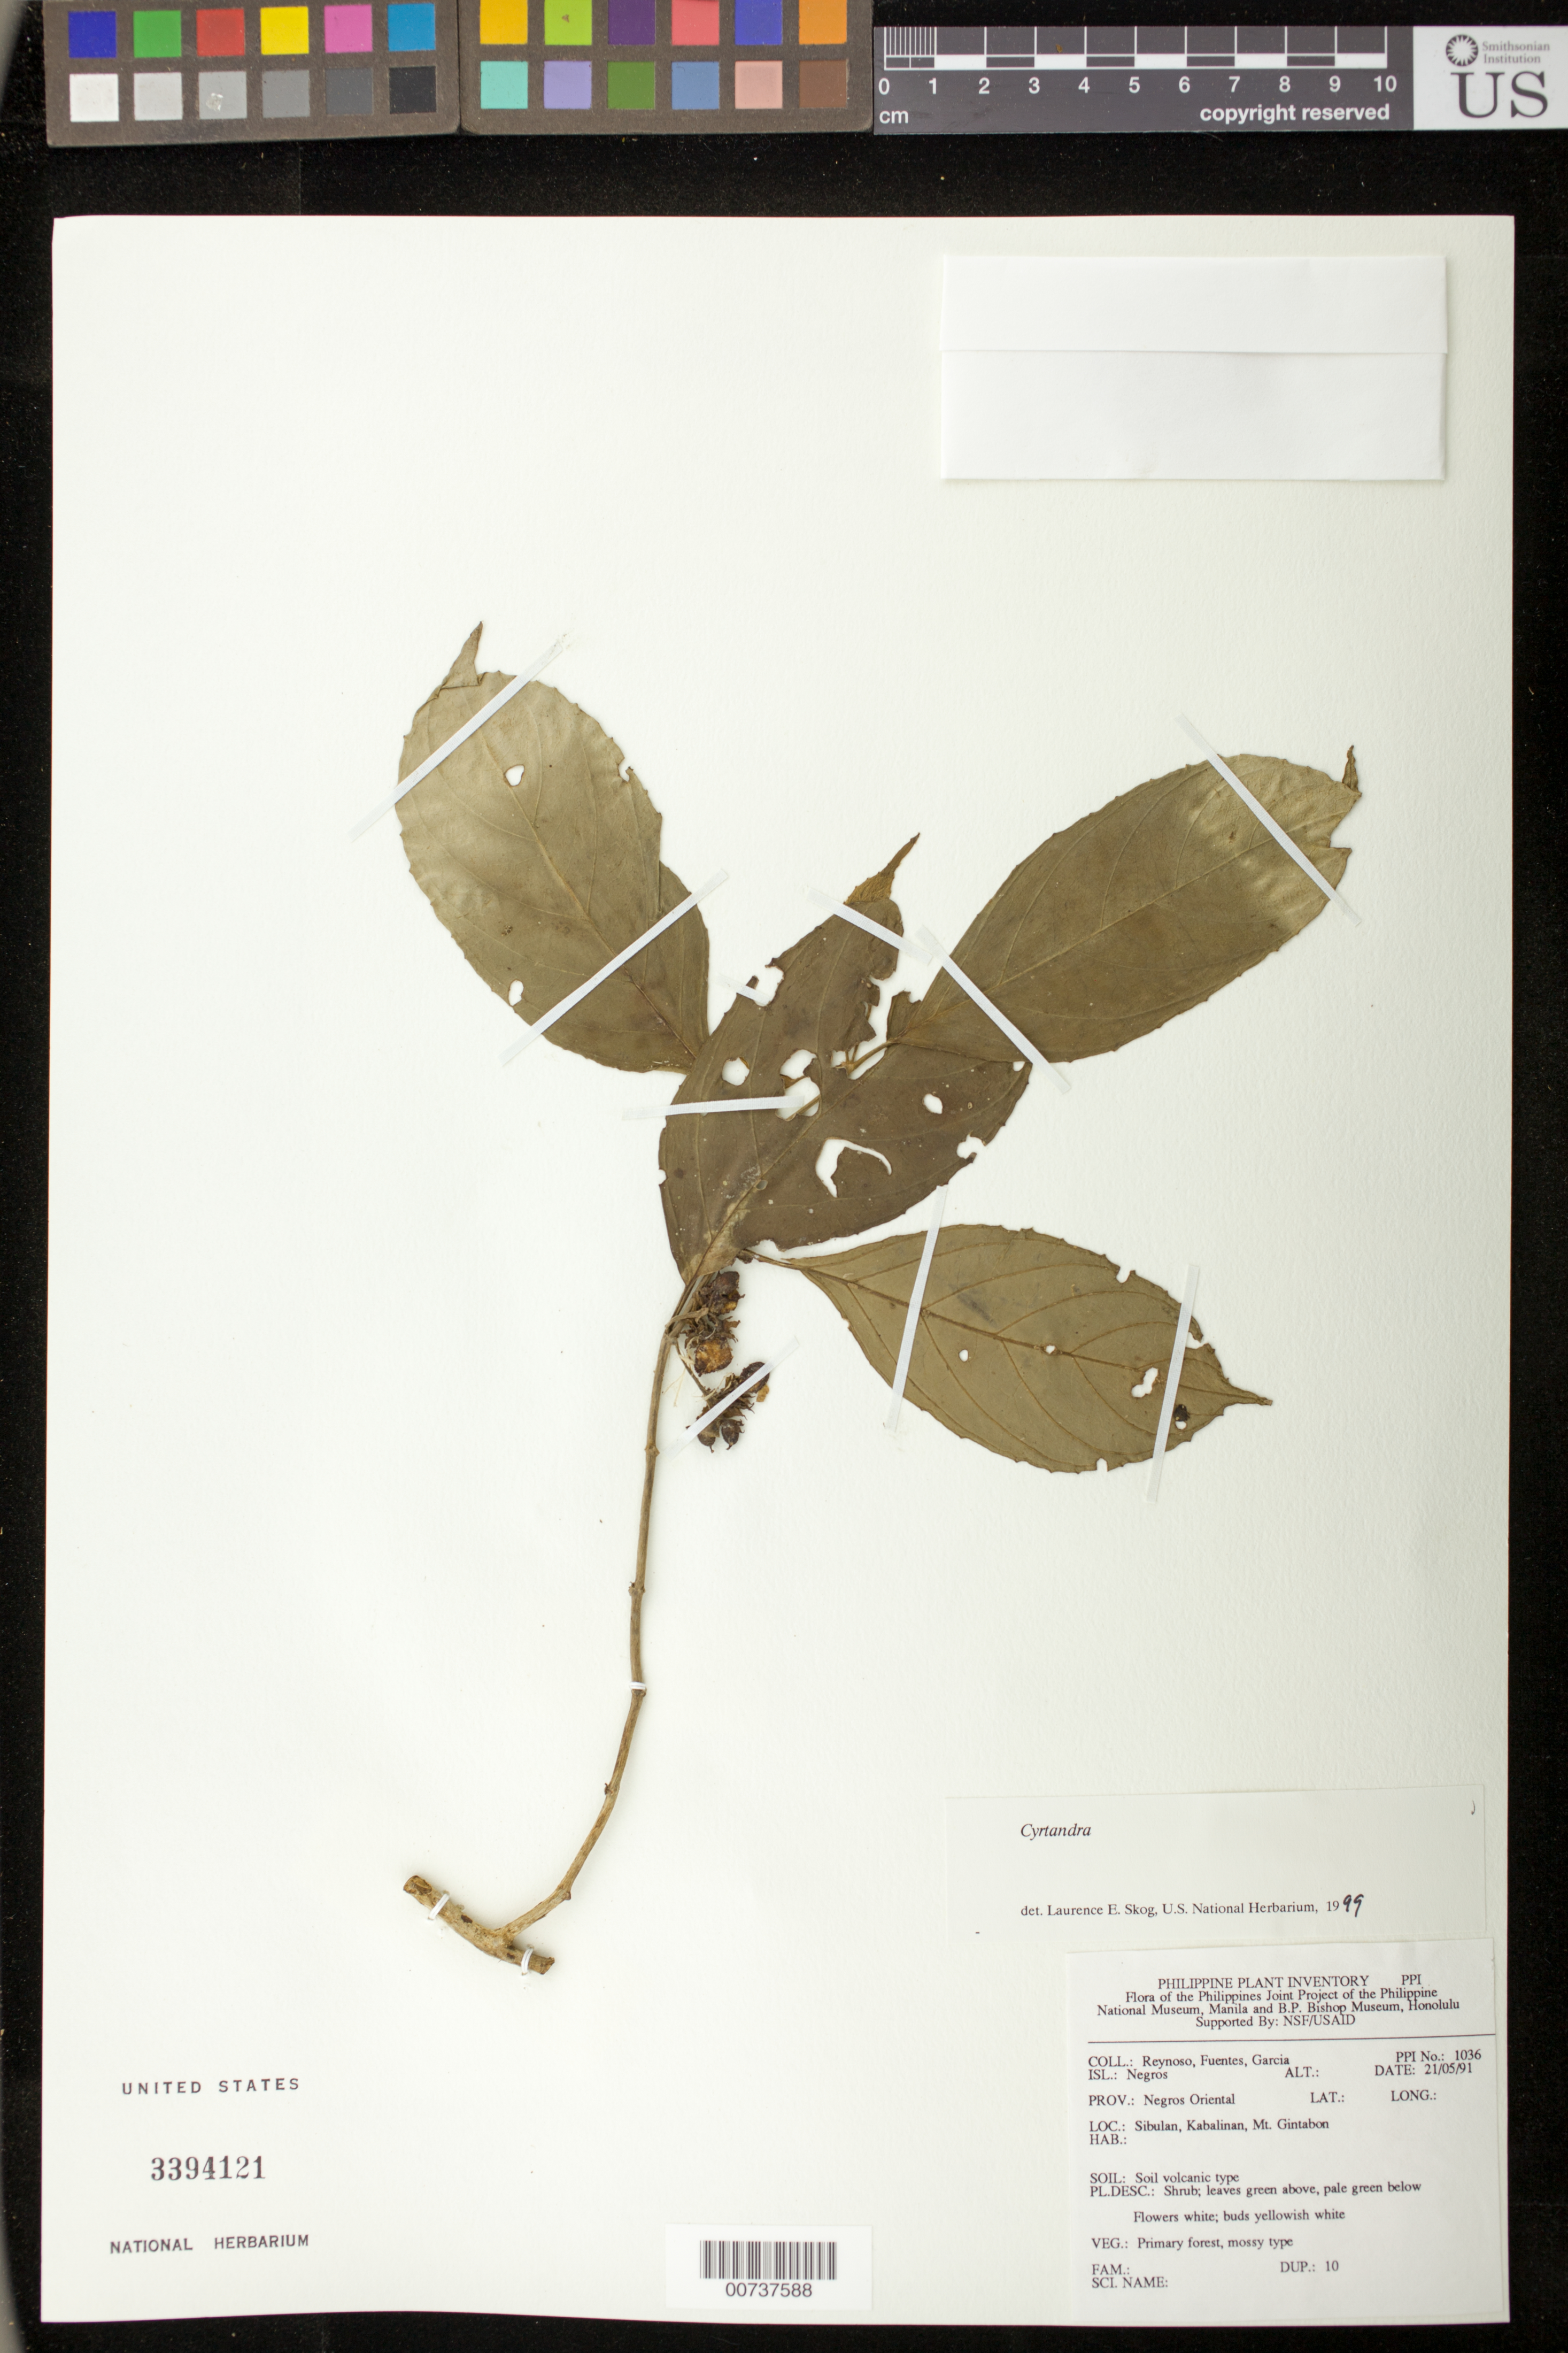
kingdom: Plantae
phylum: Tracheophyta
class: Magnoliopsida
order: Lamiales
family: Gesneriaceae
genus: Cyrtandra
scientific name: Cyrtandra sp.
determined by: Skog, Laurence E.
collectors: E. Reynoso, -. Fuentes & H. Garcia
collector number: PPI No. 1036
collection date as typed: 21 May 1991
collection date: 1991-05-21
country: Philippines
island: Negros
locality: Prov. Negros Oriental, Sibulan, Kabalinan, Mt. Gintabon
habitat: Primary forest, mossy type; soil volcanic type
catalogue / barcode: US 3394121